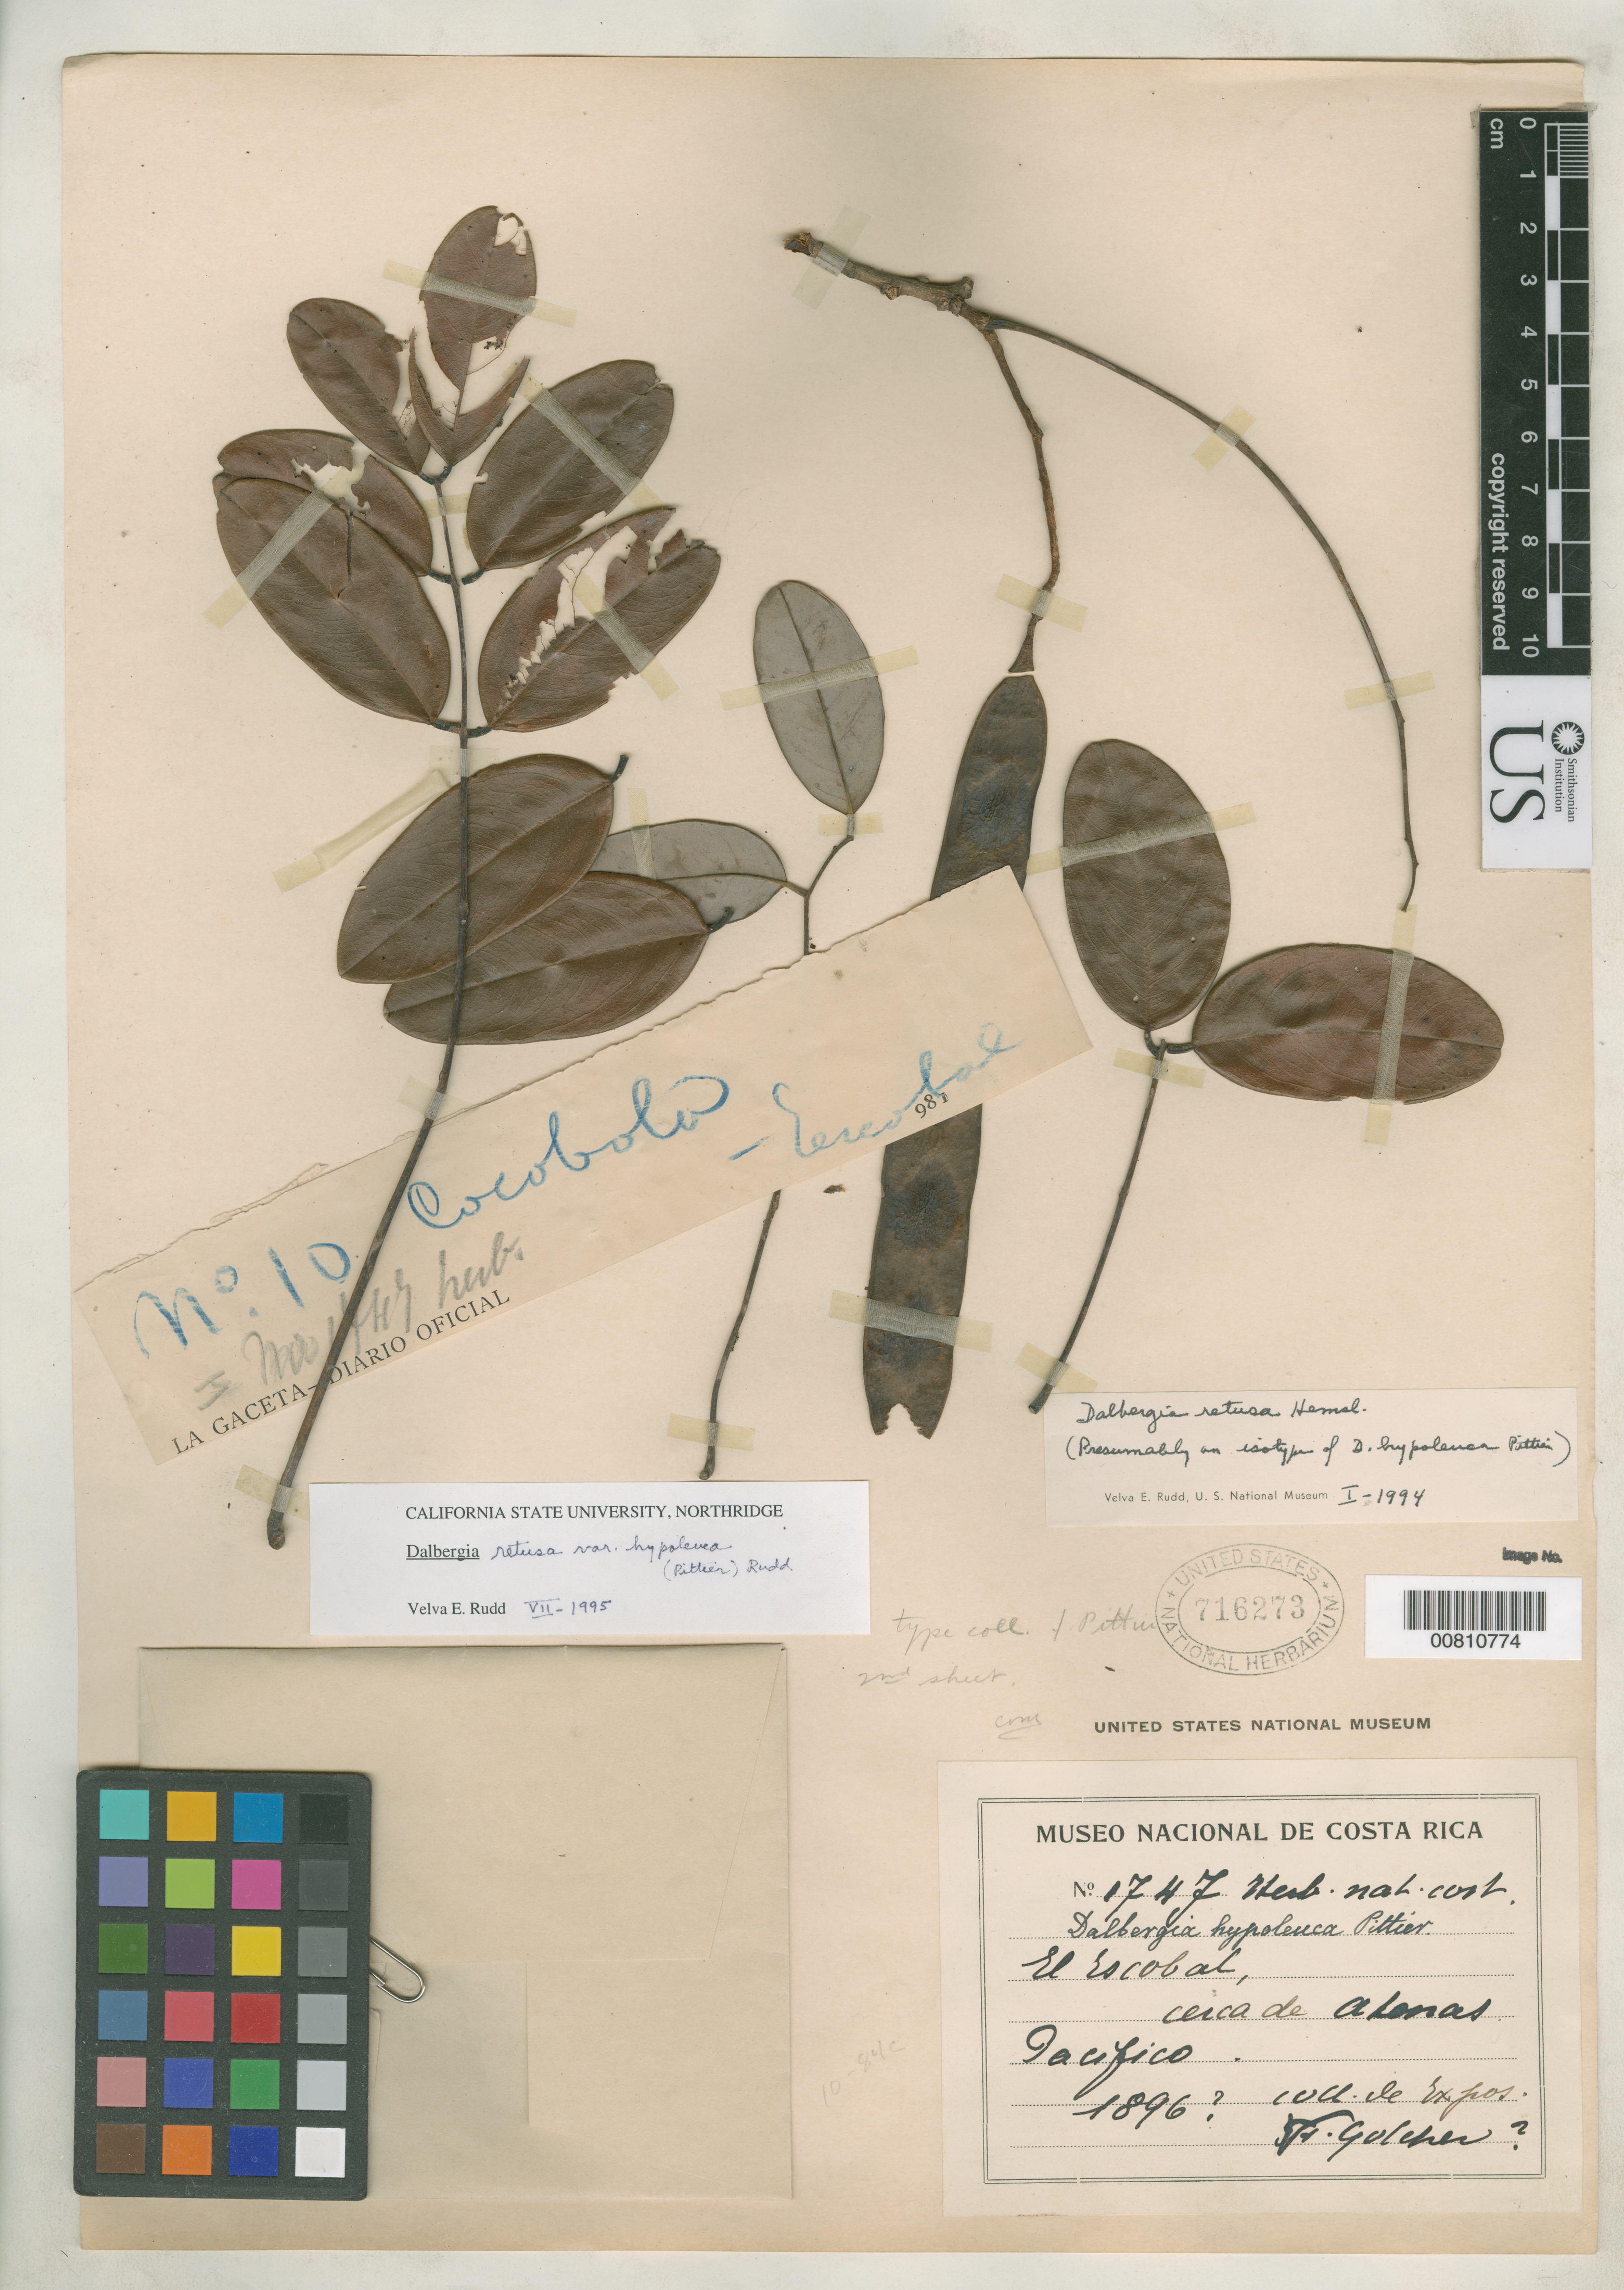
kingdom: Plantae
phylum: Tracheophyta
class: Magnoliopsida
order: Fabales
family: Fabaceae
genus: Dalbergia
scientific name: Dalbergia hypoleuca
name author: Pittier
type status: Possible Isotype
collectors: F. Golcher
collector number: HNC 1747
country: Costa Rica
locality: El Escobal, cerca de Atenas Pacifico. [Protologue: El Escobal, near Atenas]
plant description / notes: Cited in protologue. As annotated by Rudd (1994), "presumably an isotype of D. hypoleuca Pittier".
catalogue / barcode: US 716273